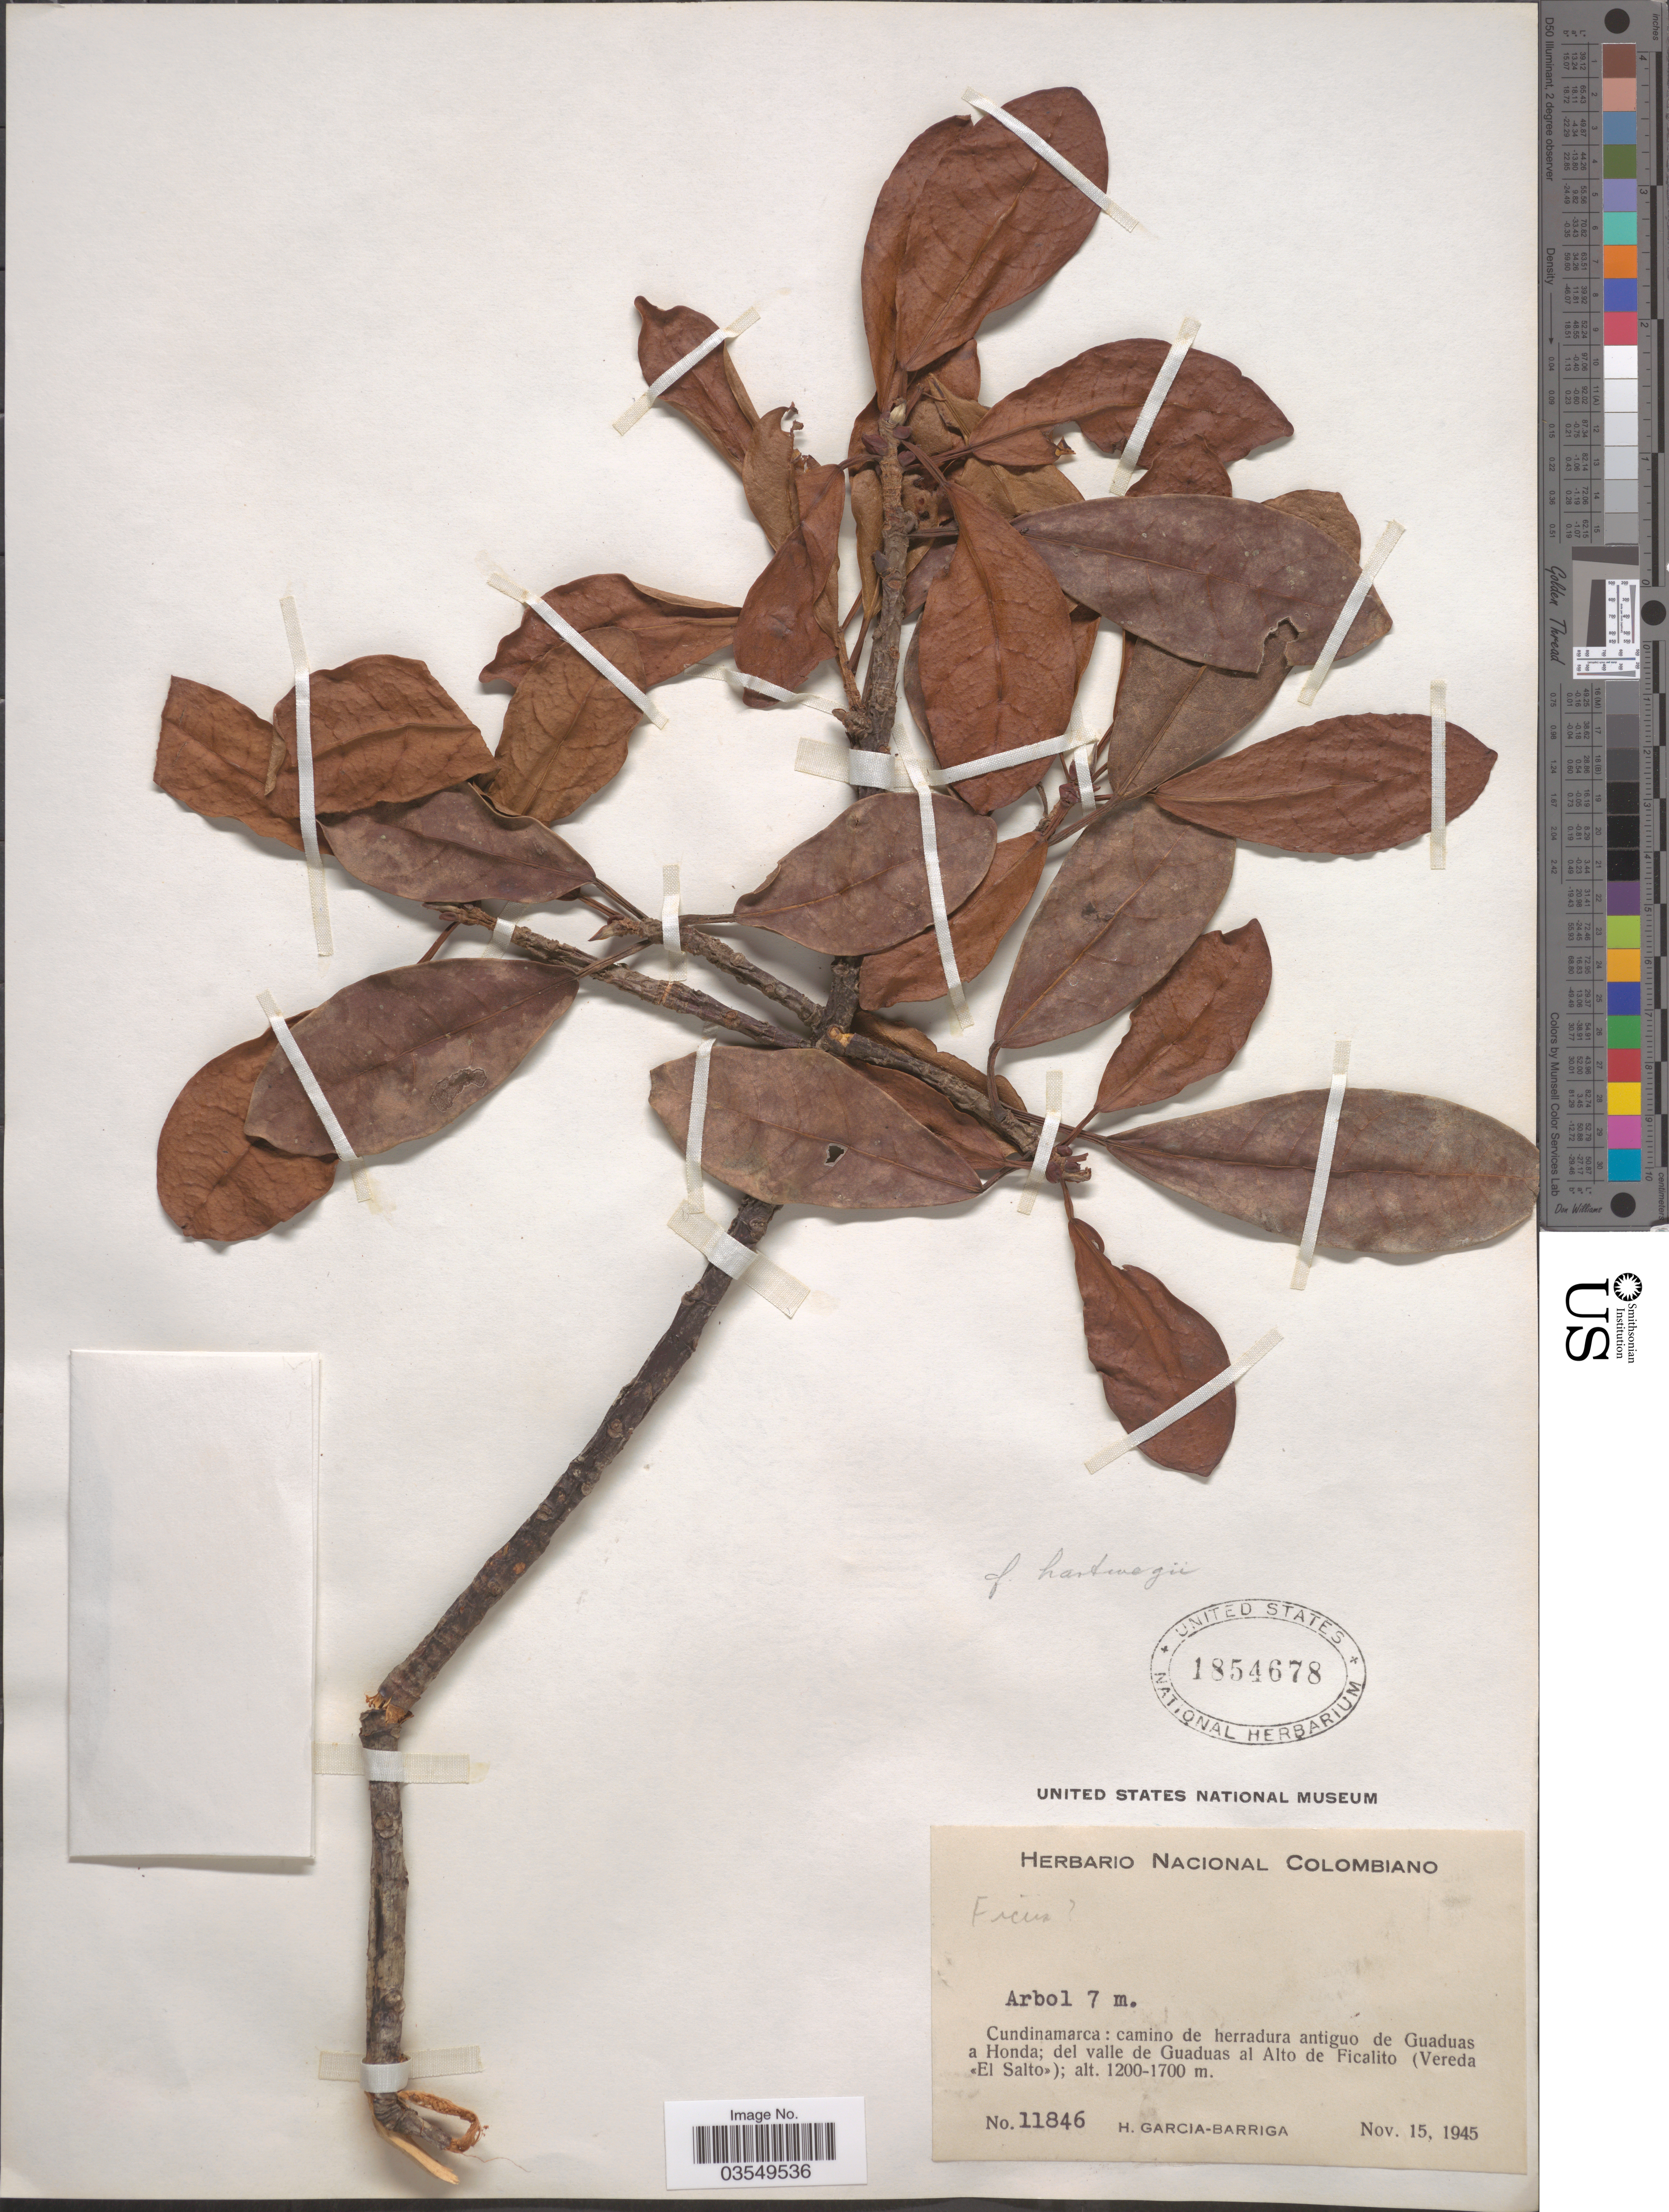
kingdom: Plantae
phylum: Tracheophyta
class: Magnoliopsida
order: Rosales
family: Moraceae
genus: Ficus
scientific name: Ficus sp.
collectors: H. García Barriga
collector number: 11846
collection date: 1945-11-15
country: Colombia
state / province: Cundinamarca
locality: Camino de herradura antiguo de Guaduas a Honda; del valle de Guaduas al Alto de Ficalito (Vereda <<El Salto>>).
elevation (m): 1200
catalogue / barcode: US 1854678